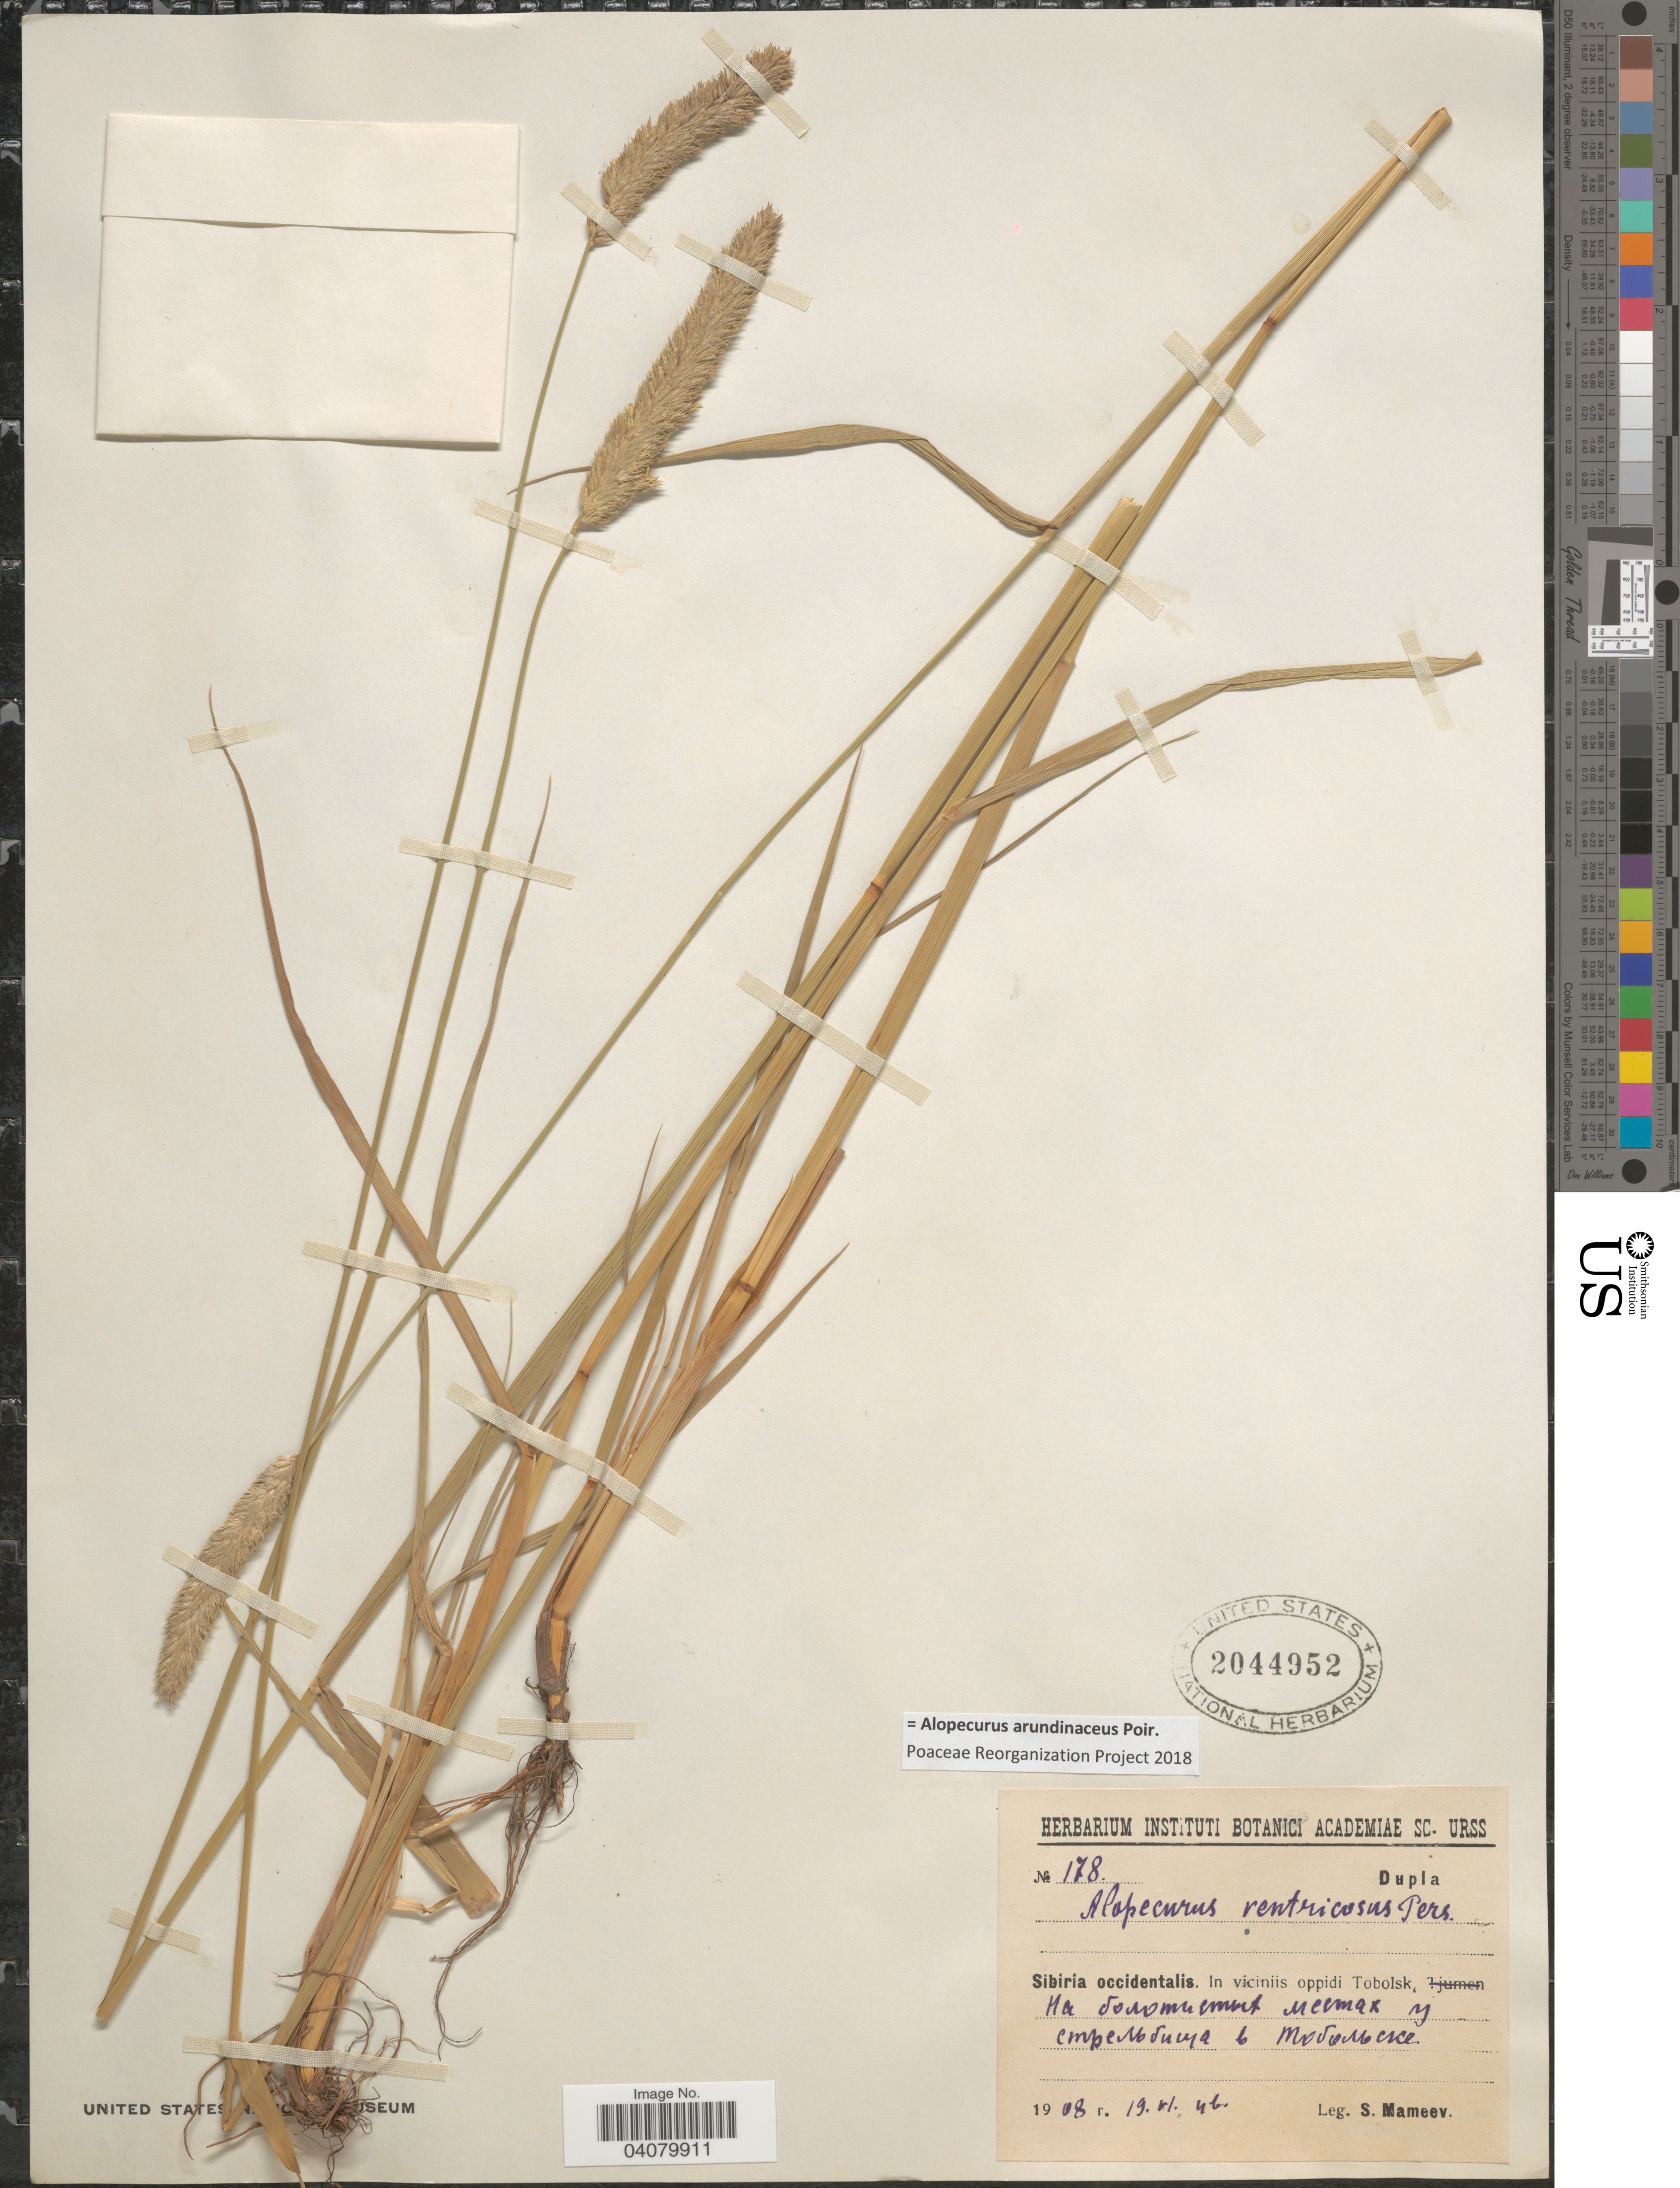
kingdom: Plantae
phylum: Tracheophyta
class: Liliopsida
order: Poales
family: Poaceae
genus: Alopecurus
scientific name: Alopecurus arundinaceus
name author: Poir.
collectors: S. Mameev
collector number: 178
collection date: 1908-06-19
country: Russian Federation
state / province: Tyumen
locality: Sibiria occidentalis. In viciniis oppidi Tobolsk. X.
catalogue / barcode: US 2044952